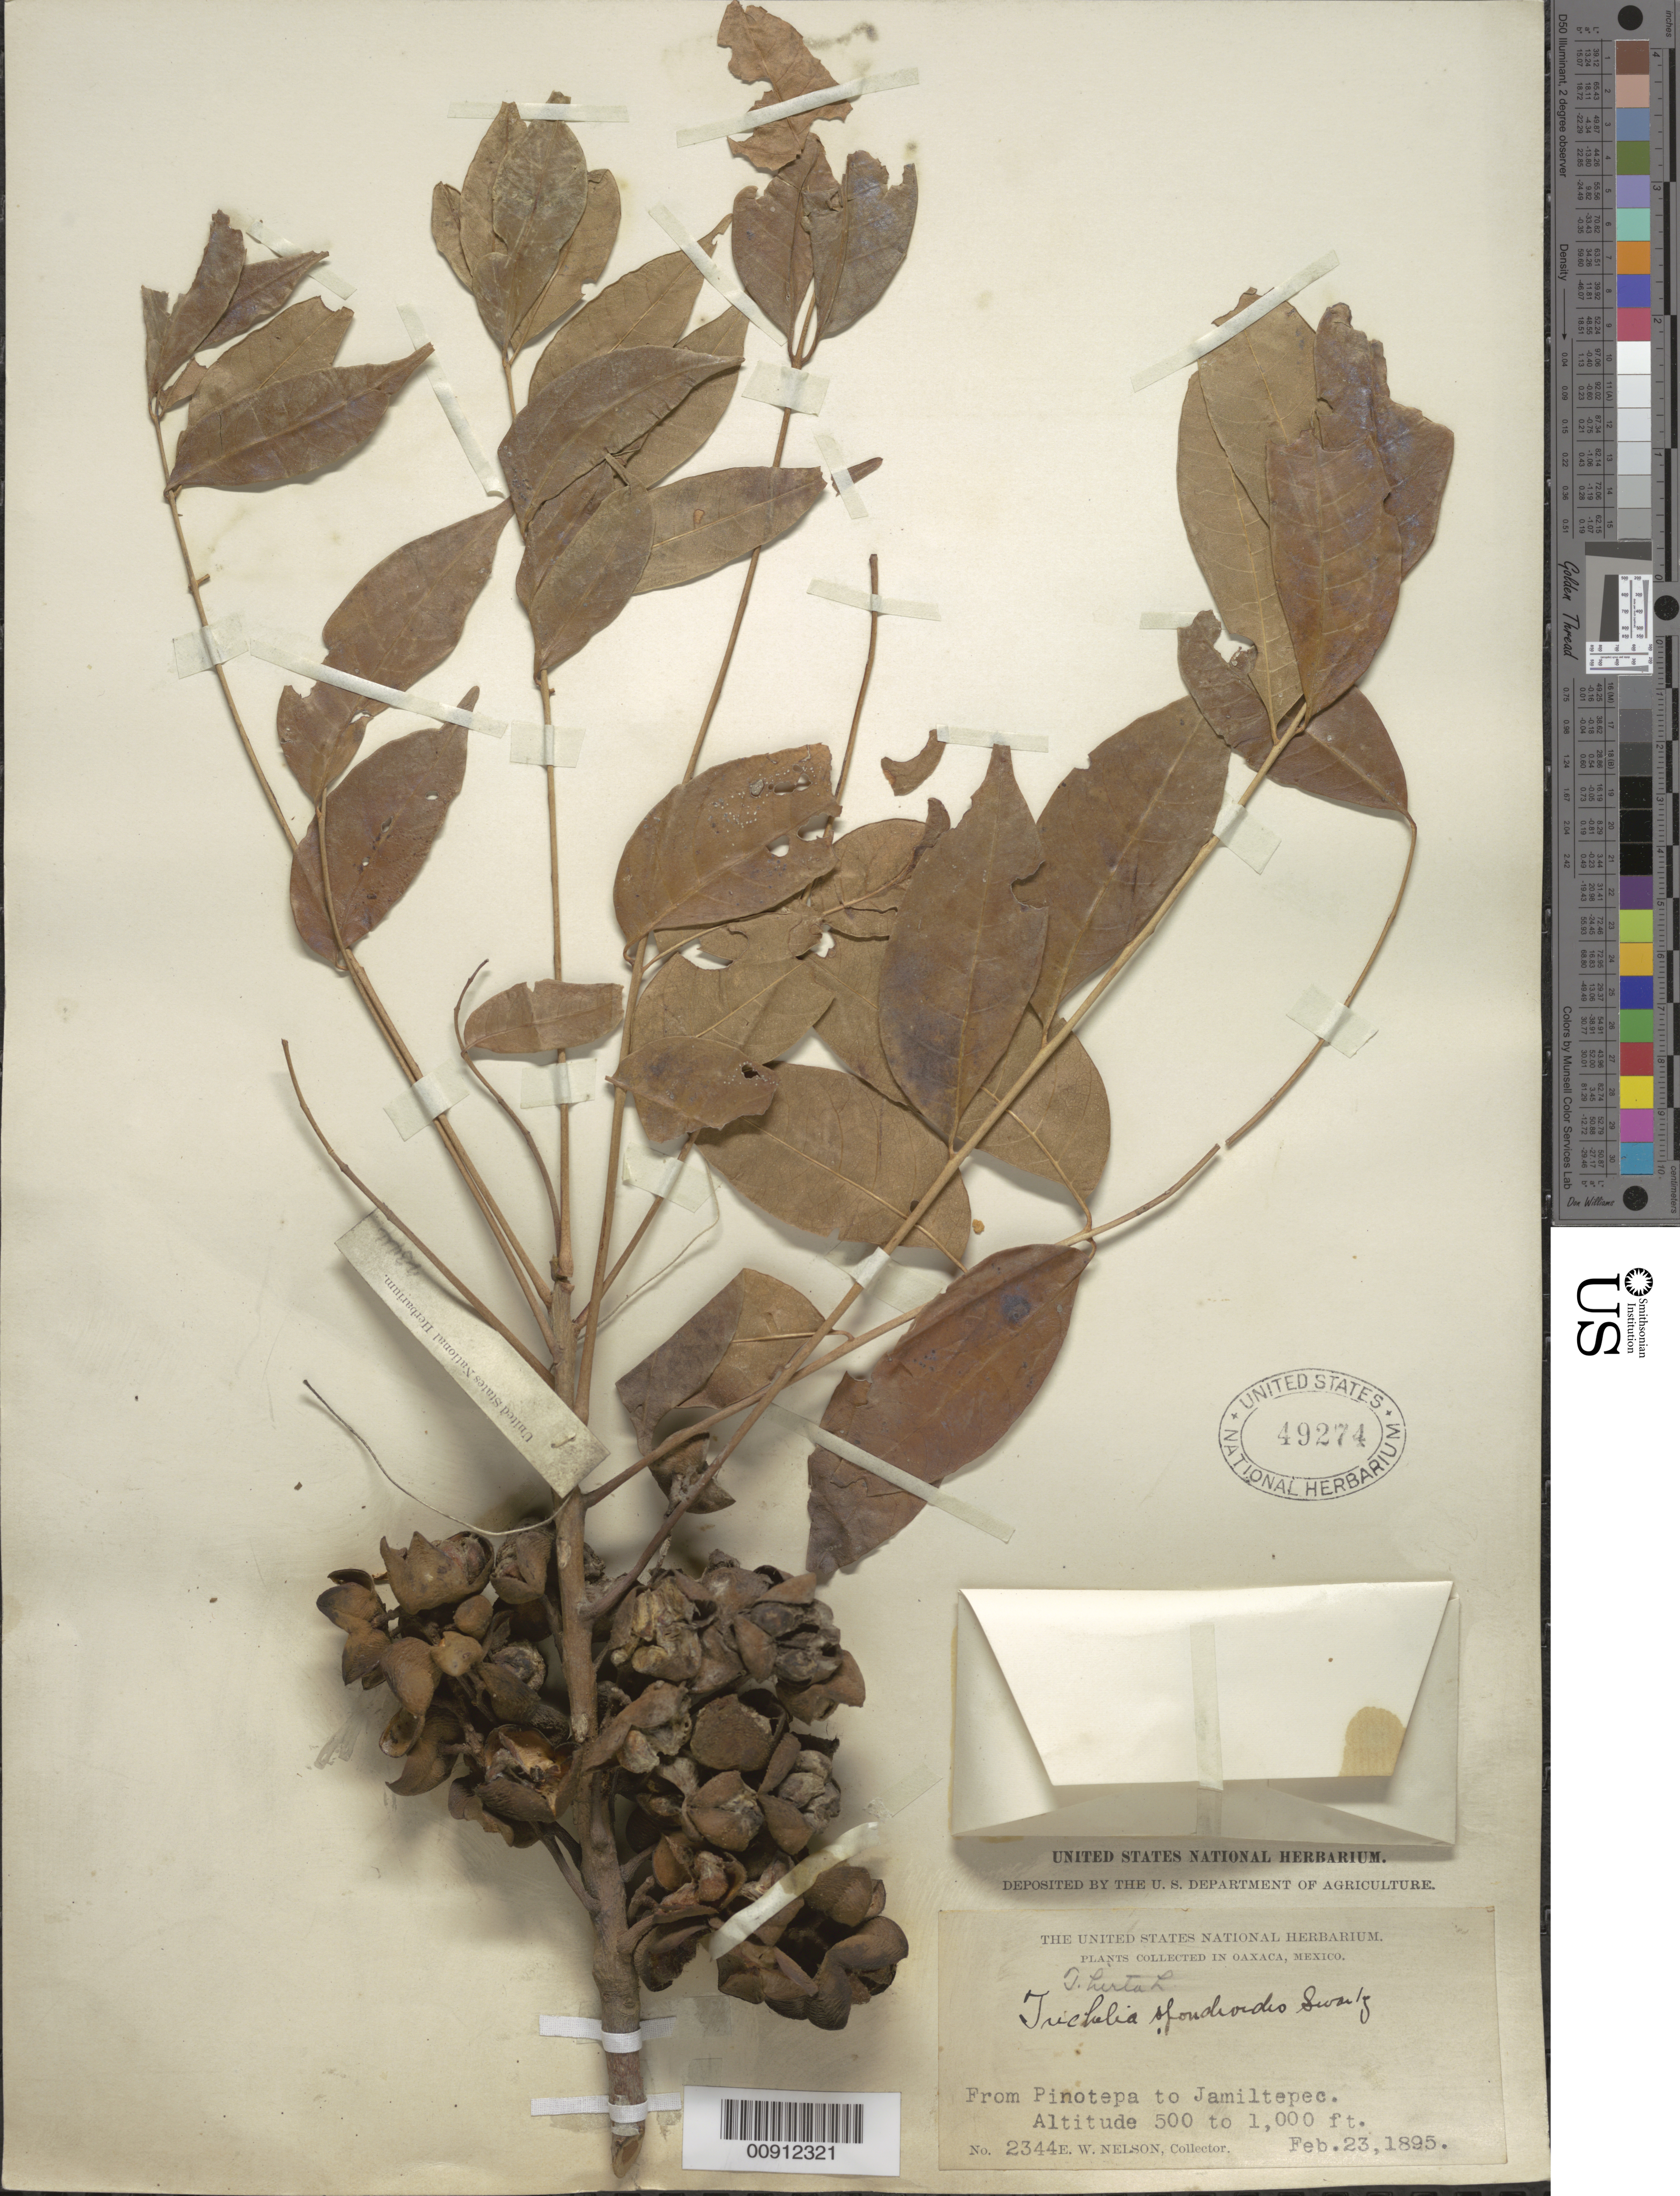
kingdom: Plantae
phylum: Tracheophyta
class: Magnoliopsida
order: Sapindales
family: Meliaceae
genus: Trichilia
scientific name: Trichilia hirta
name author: L.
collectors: E. W. Nelson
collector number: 2344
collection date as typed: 23 Feb 1895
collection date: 1895-02-23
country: Mexico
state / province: Oaxaca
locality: Oaxaca: From Pinotepa to Jamiltepec.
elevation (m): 152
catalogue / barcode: US 49274